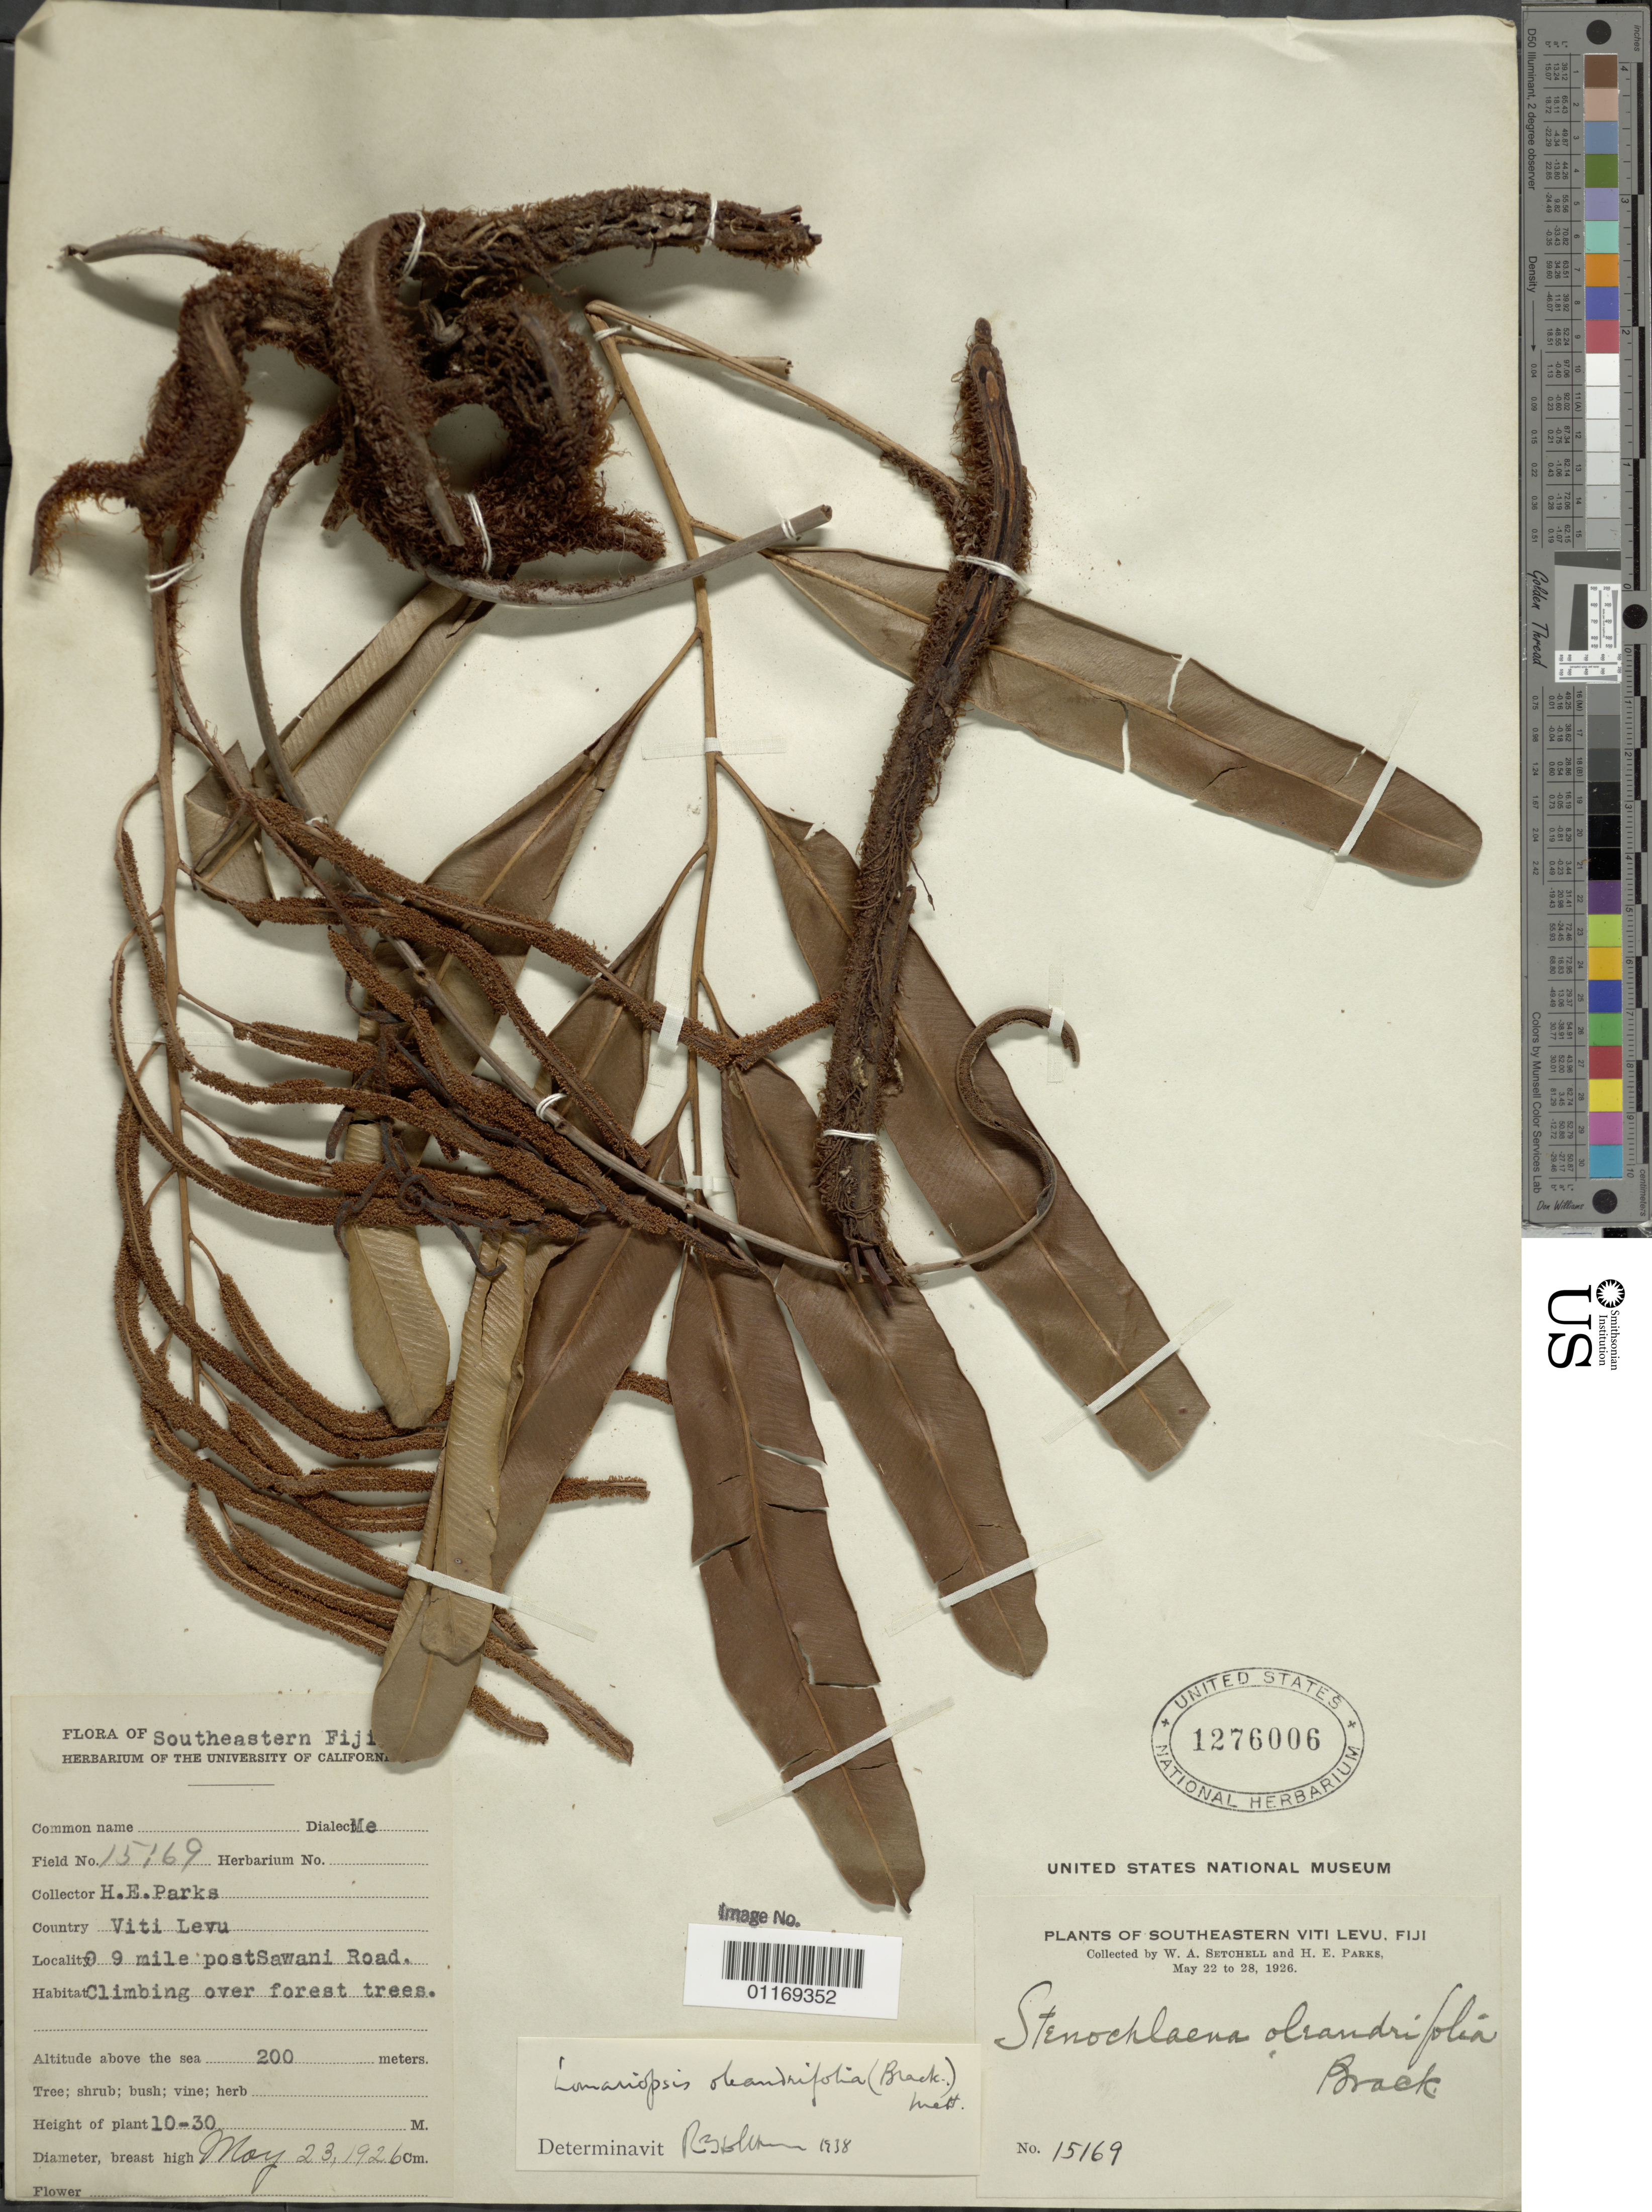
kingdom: Plantae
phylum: Tracheophyta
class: Polypodiopsida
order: Polypodiales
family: Lomariopsidaceae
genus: Lomariopsis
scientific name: Lomariopsis oleandrifolia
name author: (Brack.) Holttum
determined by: Holttum, Richard E.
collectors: W. Setchell & H. E. Parks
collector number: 15169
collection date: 1926-05-23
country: Fiji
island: Viti Levu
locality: Naitasiri: Tamavua-Sawani road.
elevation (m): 200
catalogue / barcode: US 1276006